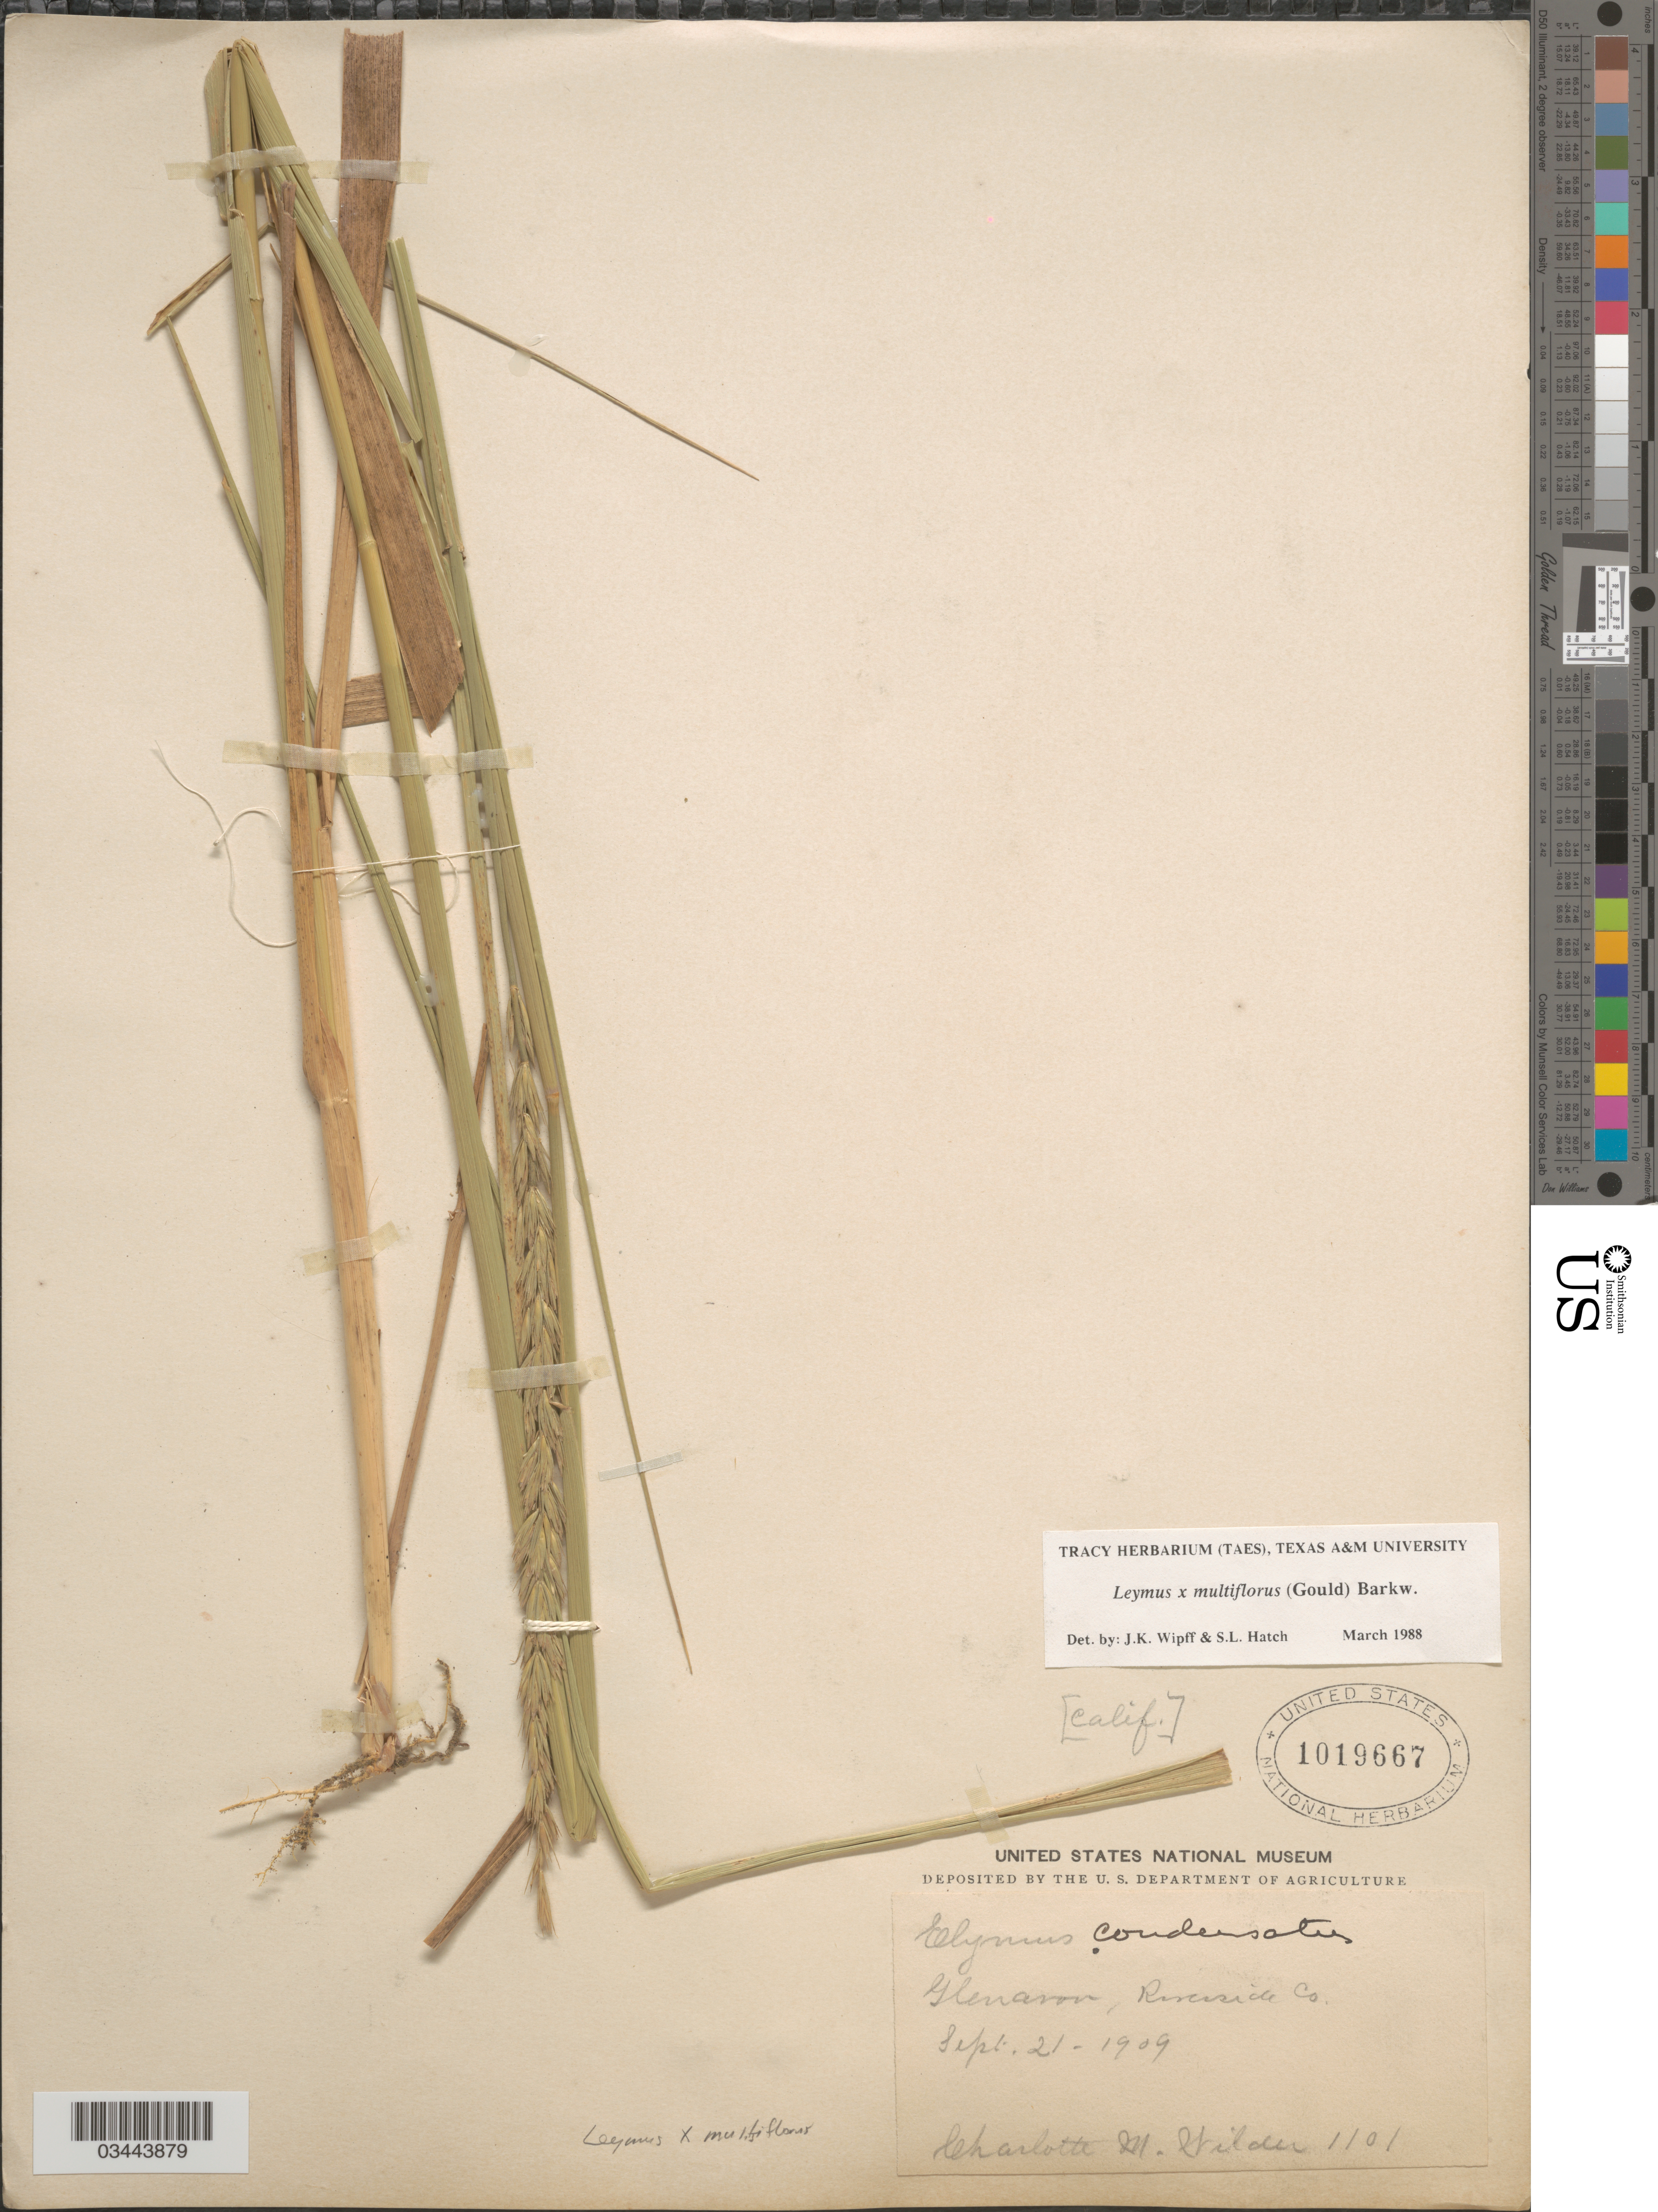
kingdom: Plantae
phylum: Tracheophyta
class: Liliopsida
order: Poales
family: Poaceae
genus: Leymus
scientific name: Leymus x multiflorus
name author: (Gould) Barkworth & R.J. Atkins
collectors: C. Wilder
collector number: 1101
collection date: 1909-09-21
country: United States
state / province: California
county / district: Riverside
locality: Glenavon, Riverside Co.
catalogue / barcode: US 1019667